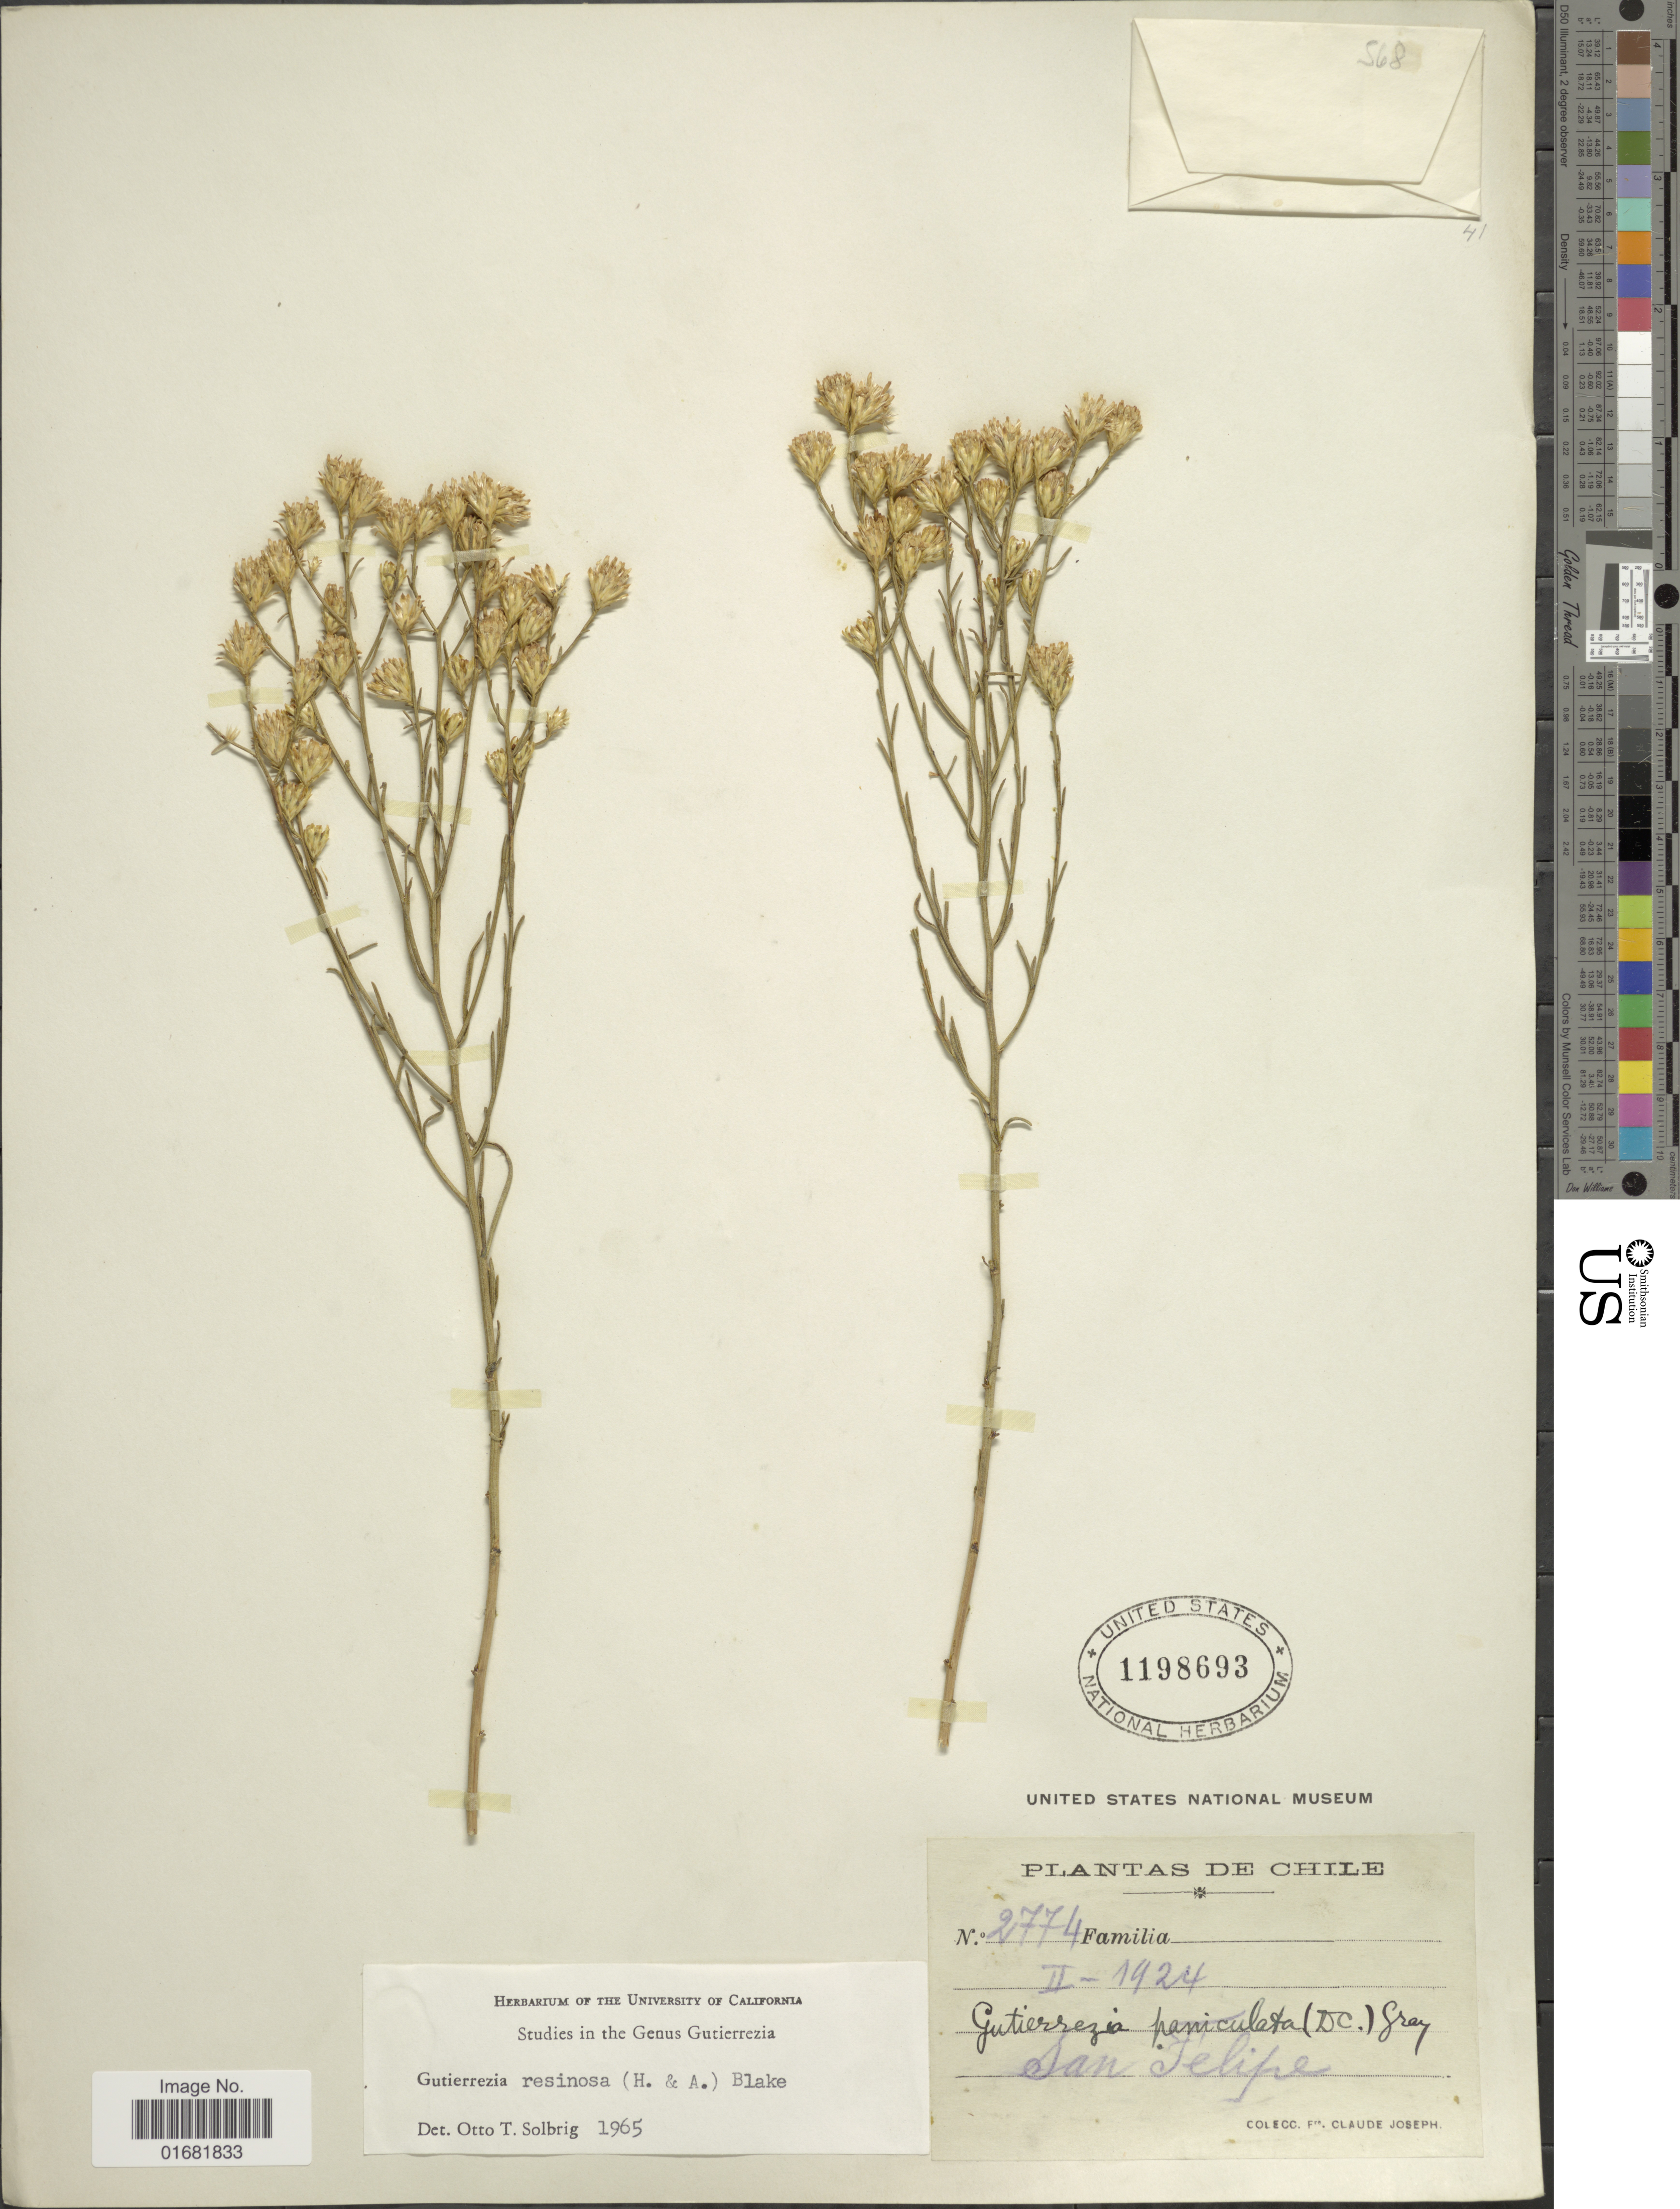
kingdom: Plantae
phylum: Tracheophyta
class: Magnoliopsida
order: Asterales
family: Asteraceae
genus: Gutierrezia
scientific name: Gutierrezia resinosa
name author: (Hook. & Arn.) S.F. Blake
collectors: Bro. Claude-Joseph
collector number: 2774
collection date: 1924-02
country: Chile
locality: San Felipe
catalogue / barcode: US 1198693